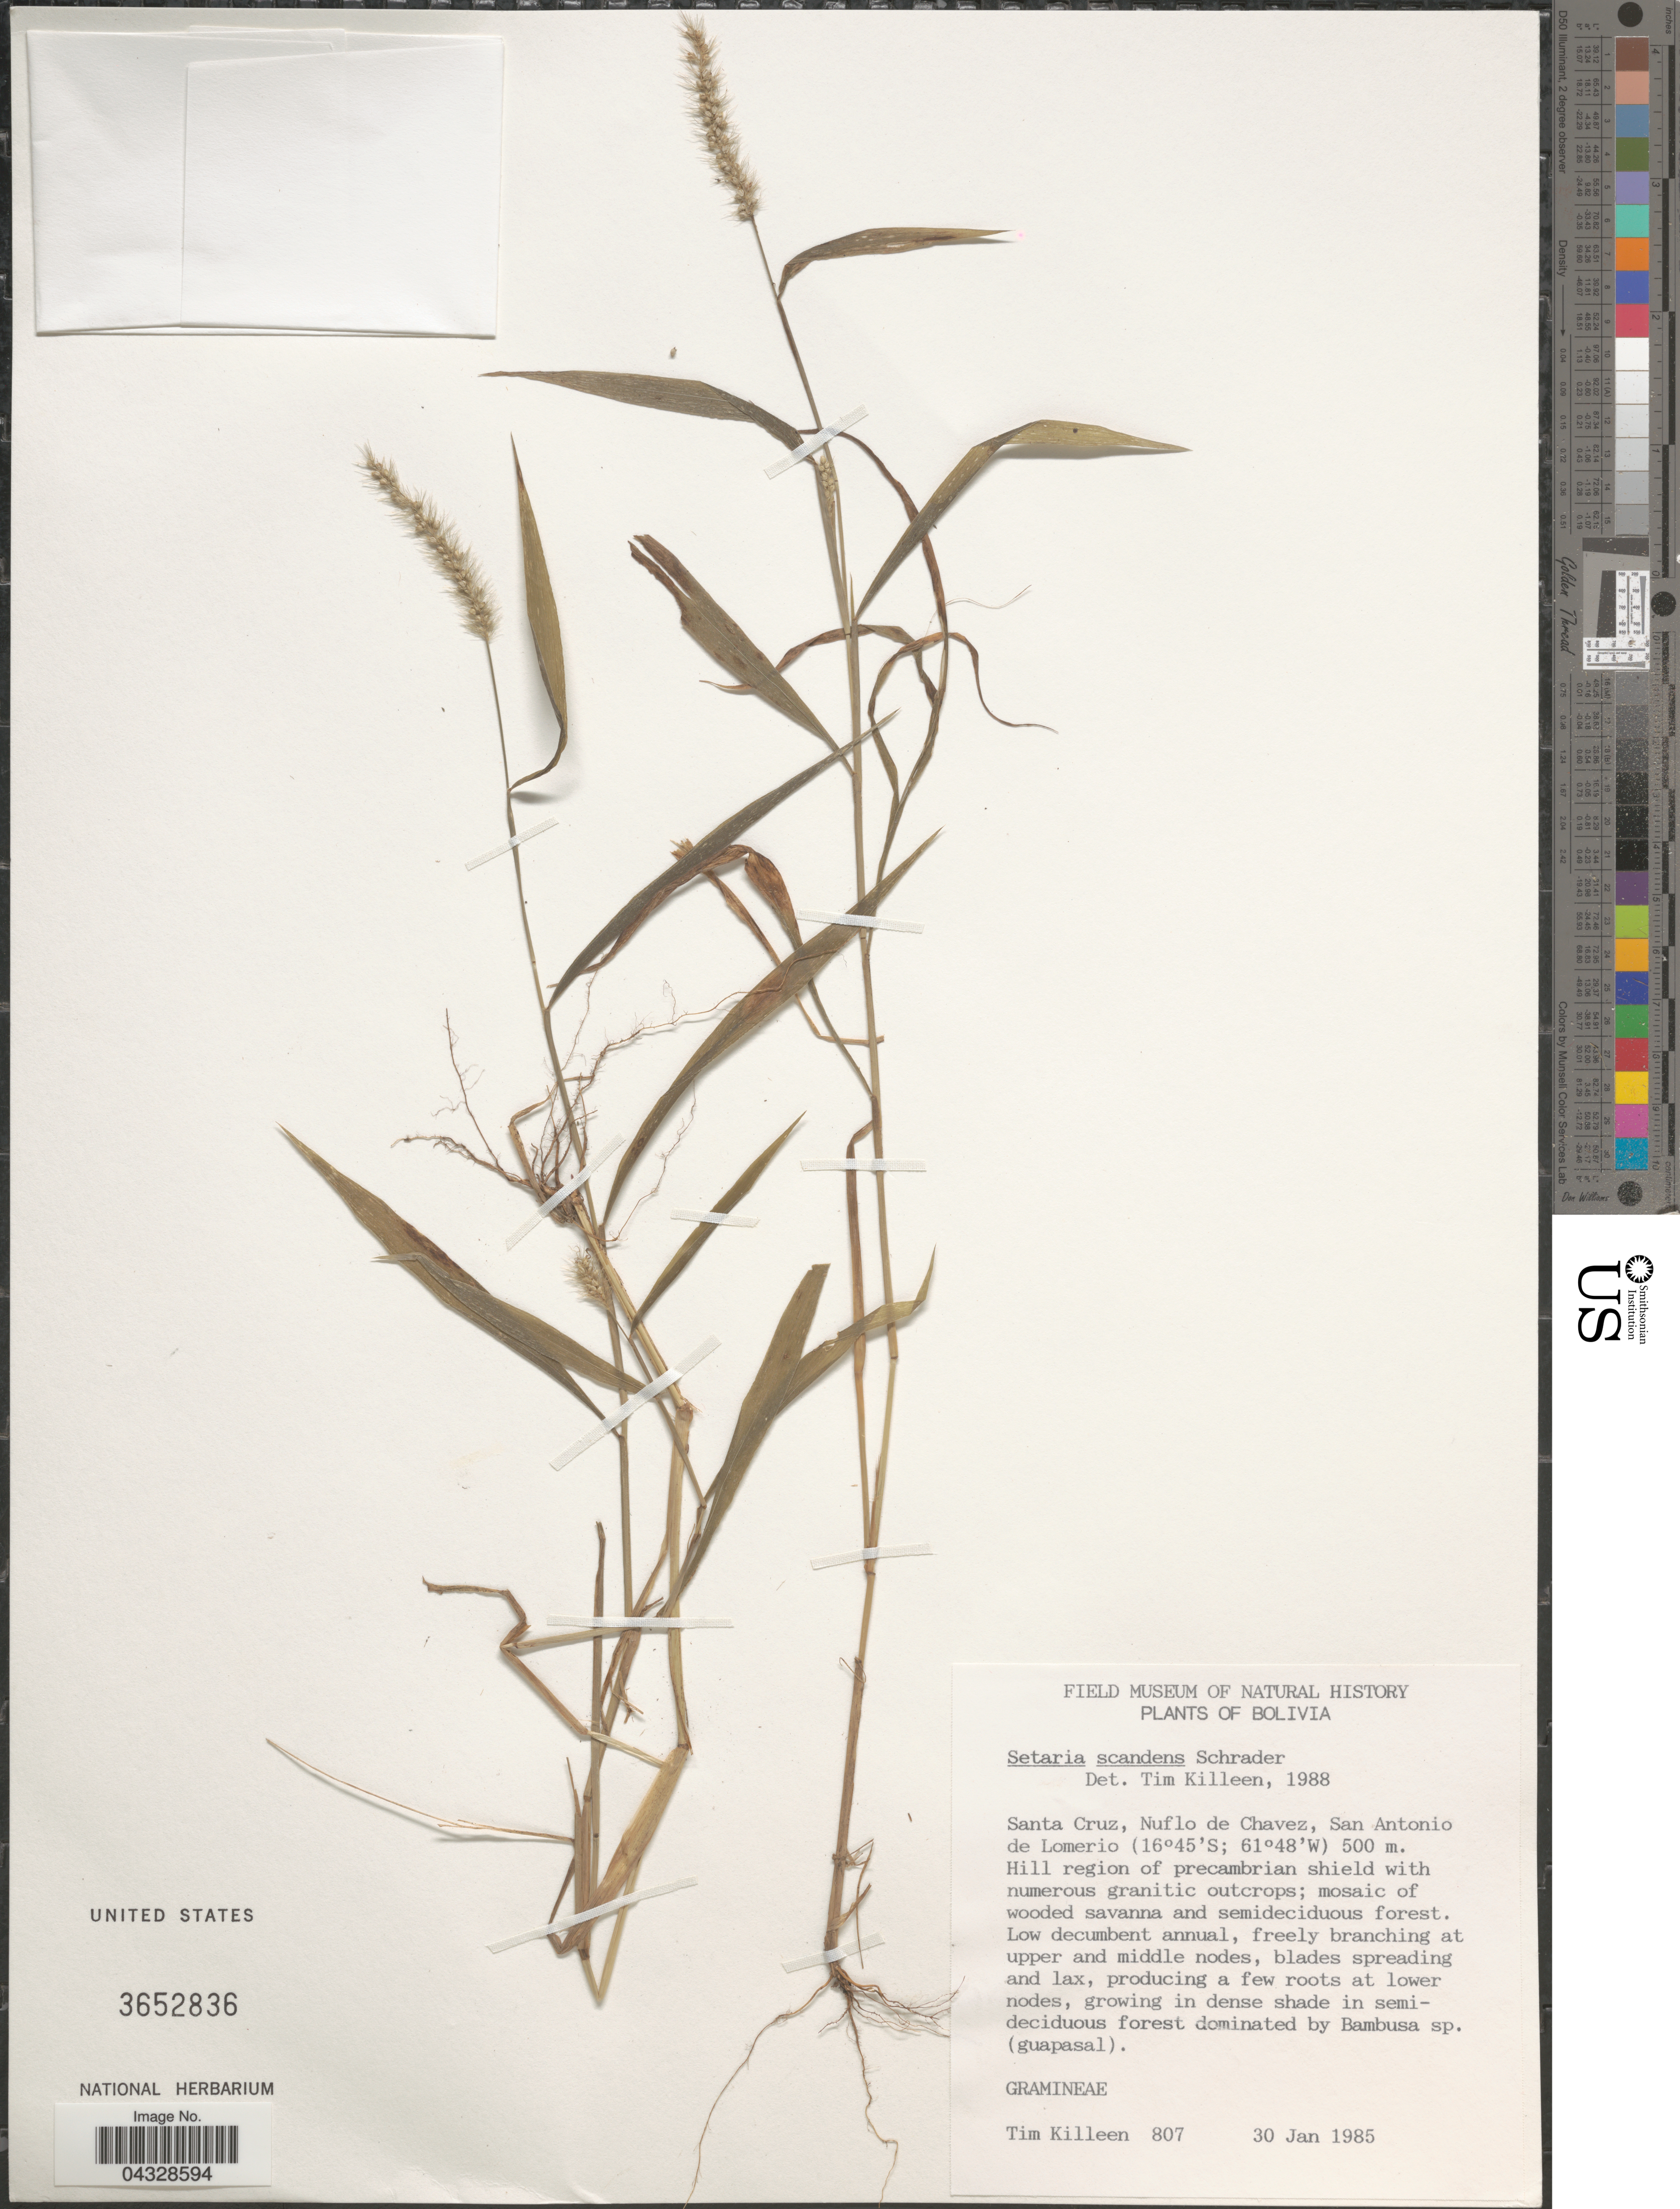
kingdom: Plantae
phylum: Tracheophyta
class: Liliopsida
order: Poales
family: Poaceae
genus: Setaria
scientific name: Setaria scandens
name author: Schrad. ex Schult.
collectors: T. J. Killeen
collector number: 807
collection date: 1985-01-30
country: Bolivia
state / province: Santa Cruz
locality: Nuflo de Chavez, San Antonio de Lomerio.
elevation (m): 500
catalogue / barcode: US 3652836